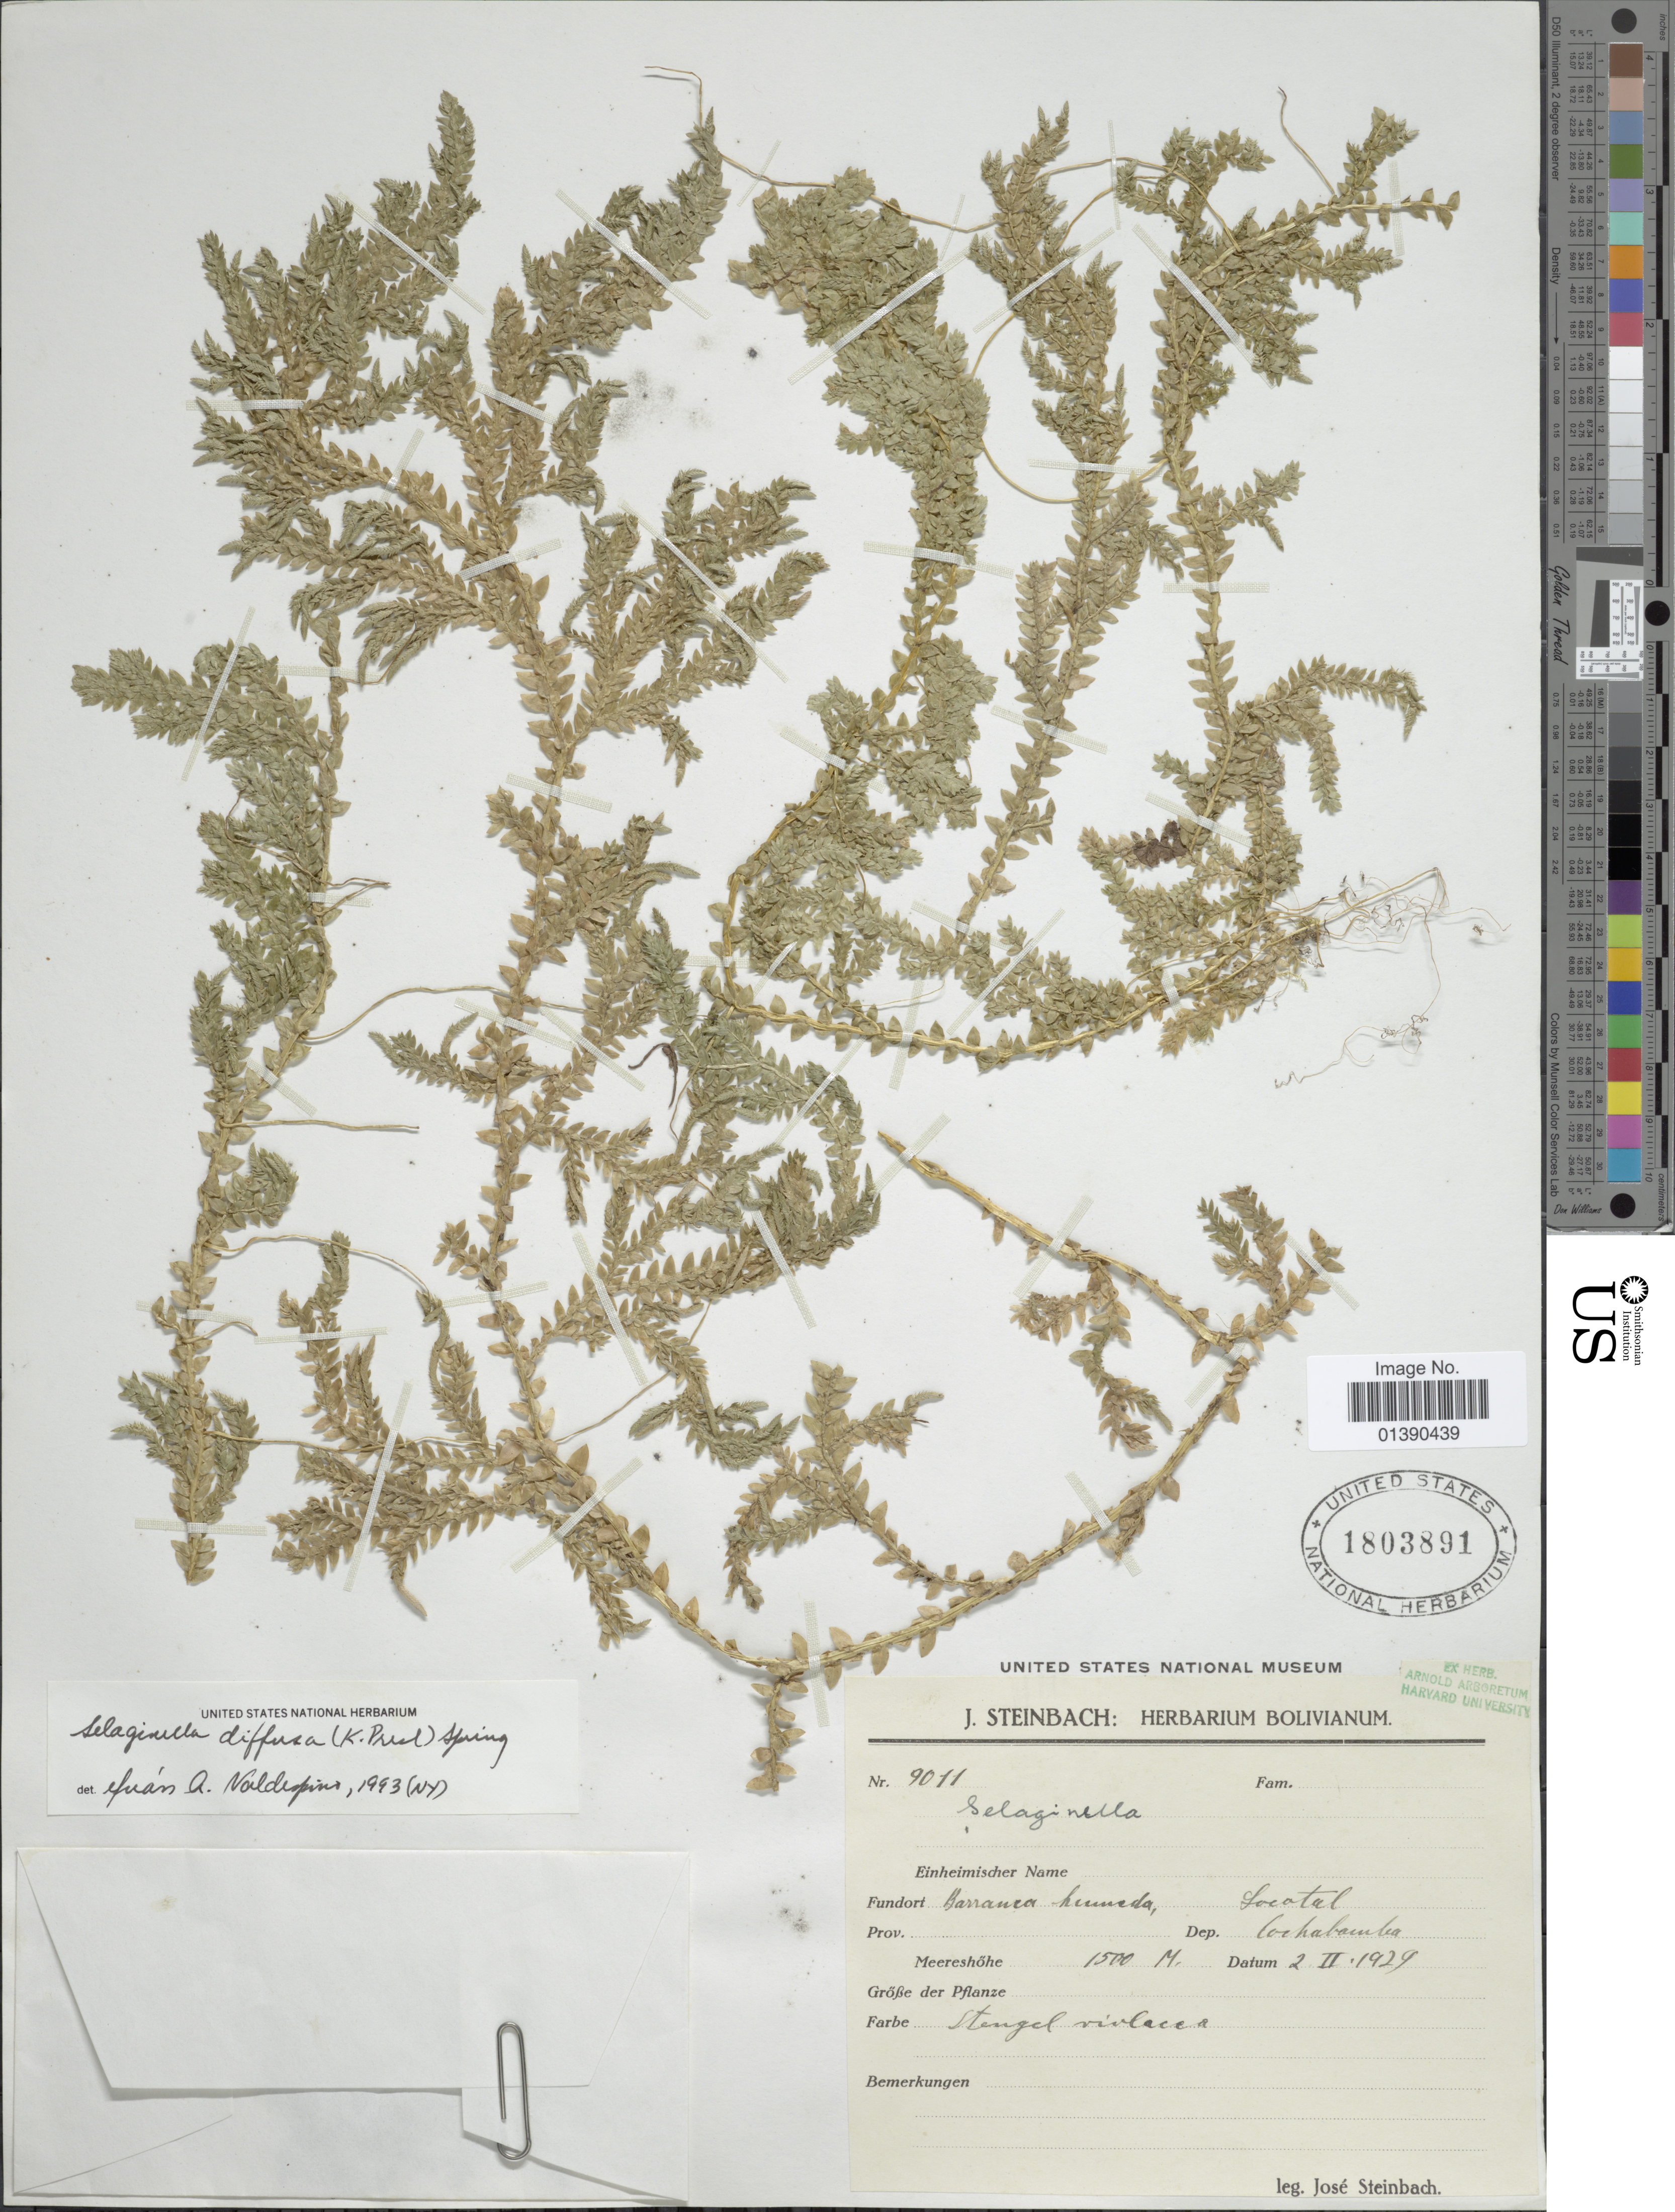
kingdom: Plantae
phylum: Tracheophyta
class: Lycopodiopsida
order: Selaginellales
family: Selaginellaceae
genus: Selaginella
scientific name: Selaginella diffusa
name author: (C. Presl) Spring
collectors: J. Steinbach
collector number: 9011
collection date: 1929-02-02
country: Bolivia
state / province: Cochabamba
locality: Locotal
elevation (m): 1500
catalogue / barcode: US 1803891